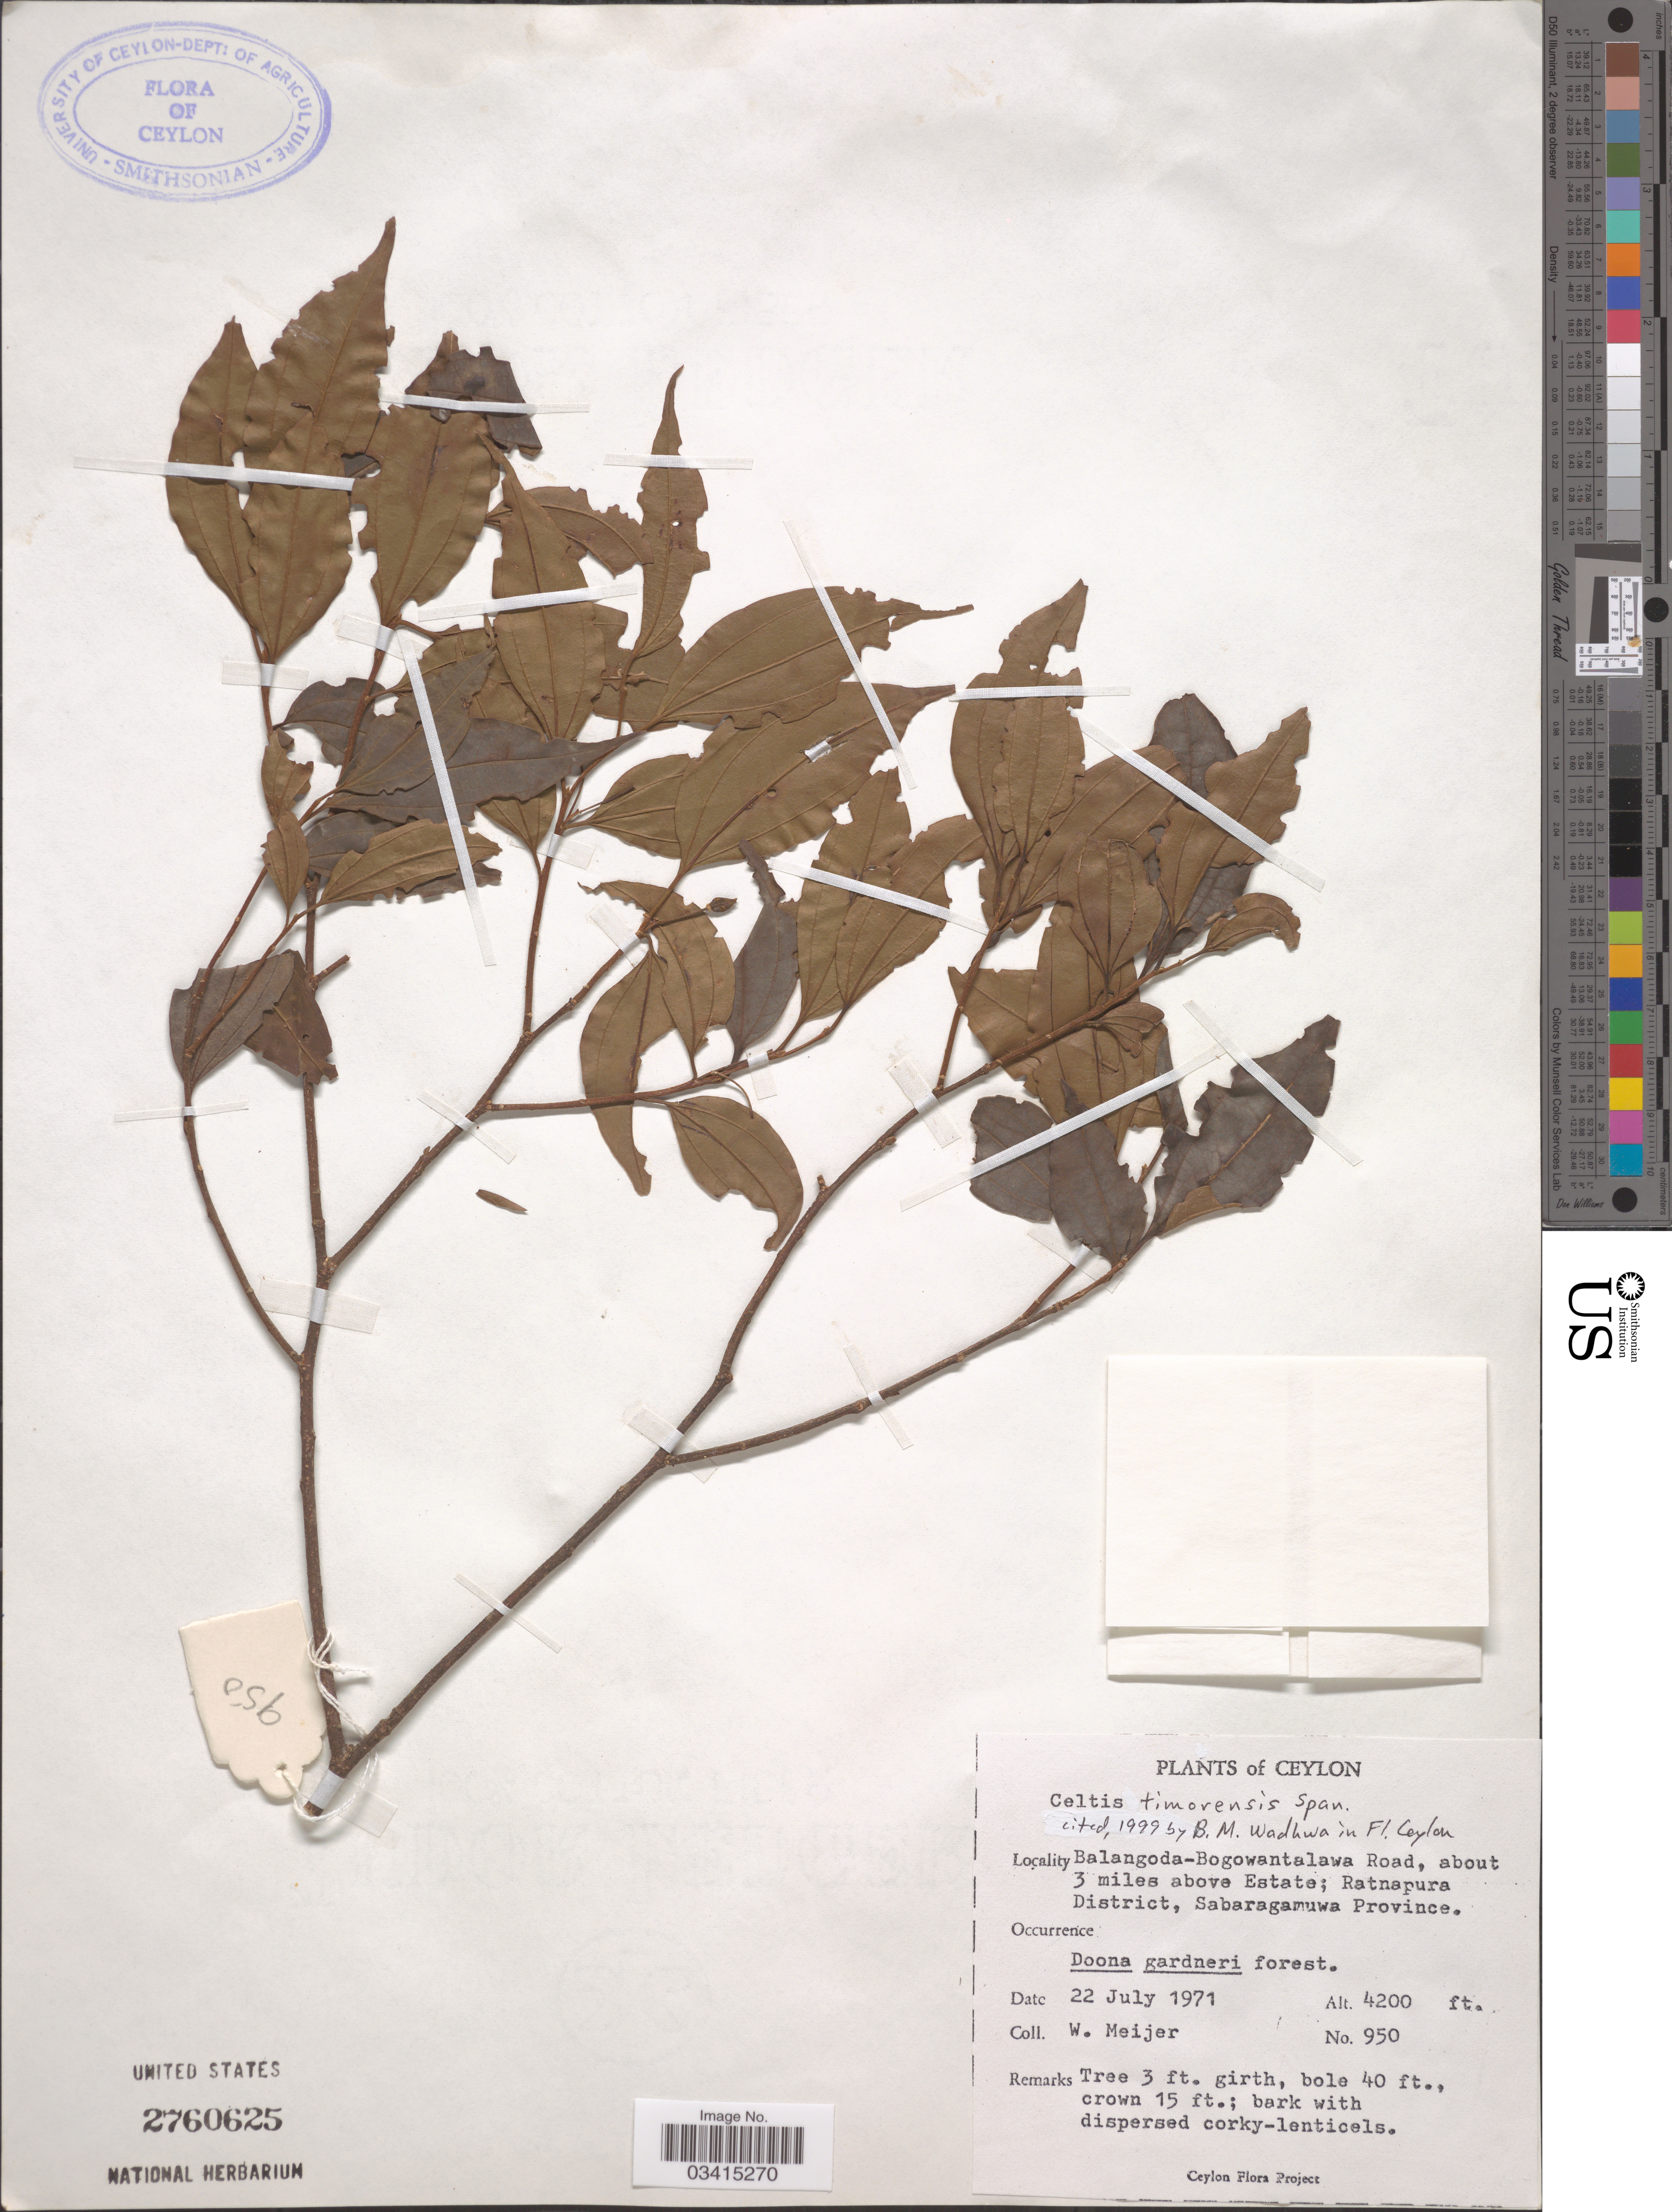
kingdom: Plantae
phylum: Tracheophyta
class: Magnoliopsida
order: Rosales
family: Cannabaceae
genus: Celtis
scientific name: Celtis timorensis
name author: Spanoghe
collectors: W. Meijer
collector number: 950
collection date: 1971-07-22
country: Sri Lanka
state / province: Sabaragamuwa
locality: Ceylon. Balangoda-Bogowantalawa Road, about 3 miles above Estate; Ratnapura District.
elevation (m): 1280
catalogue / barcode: US 2760625